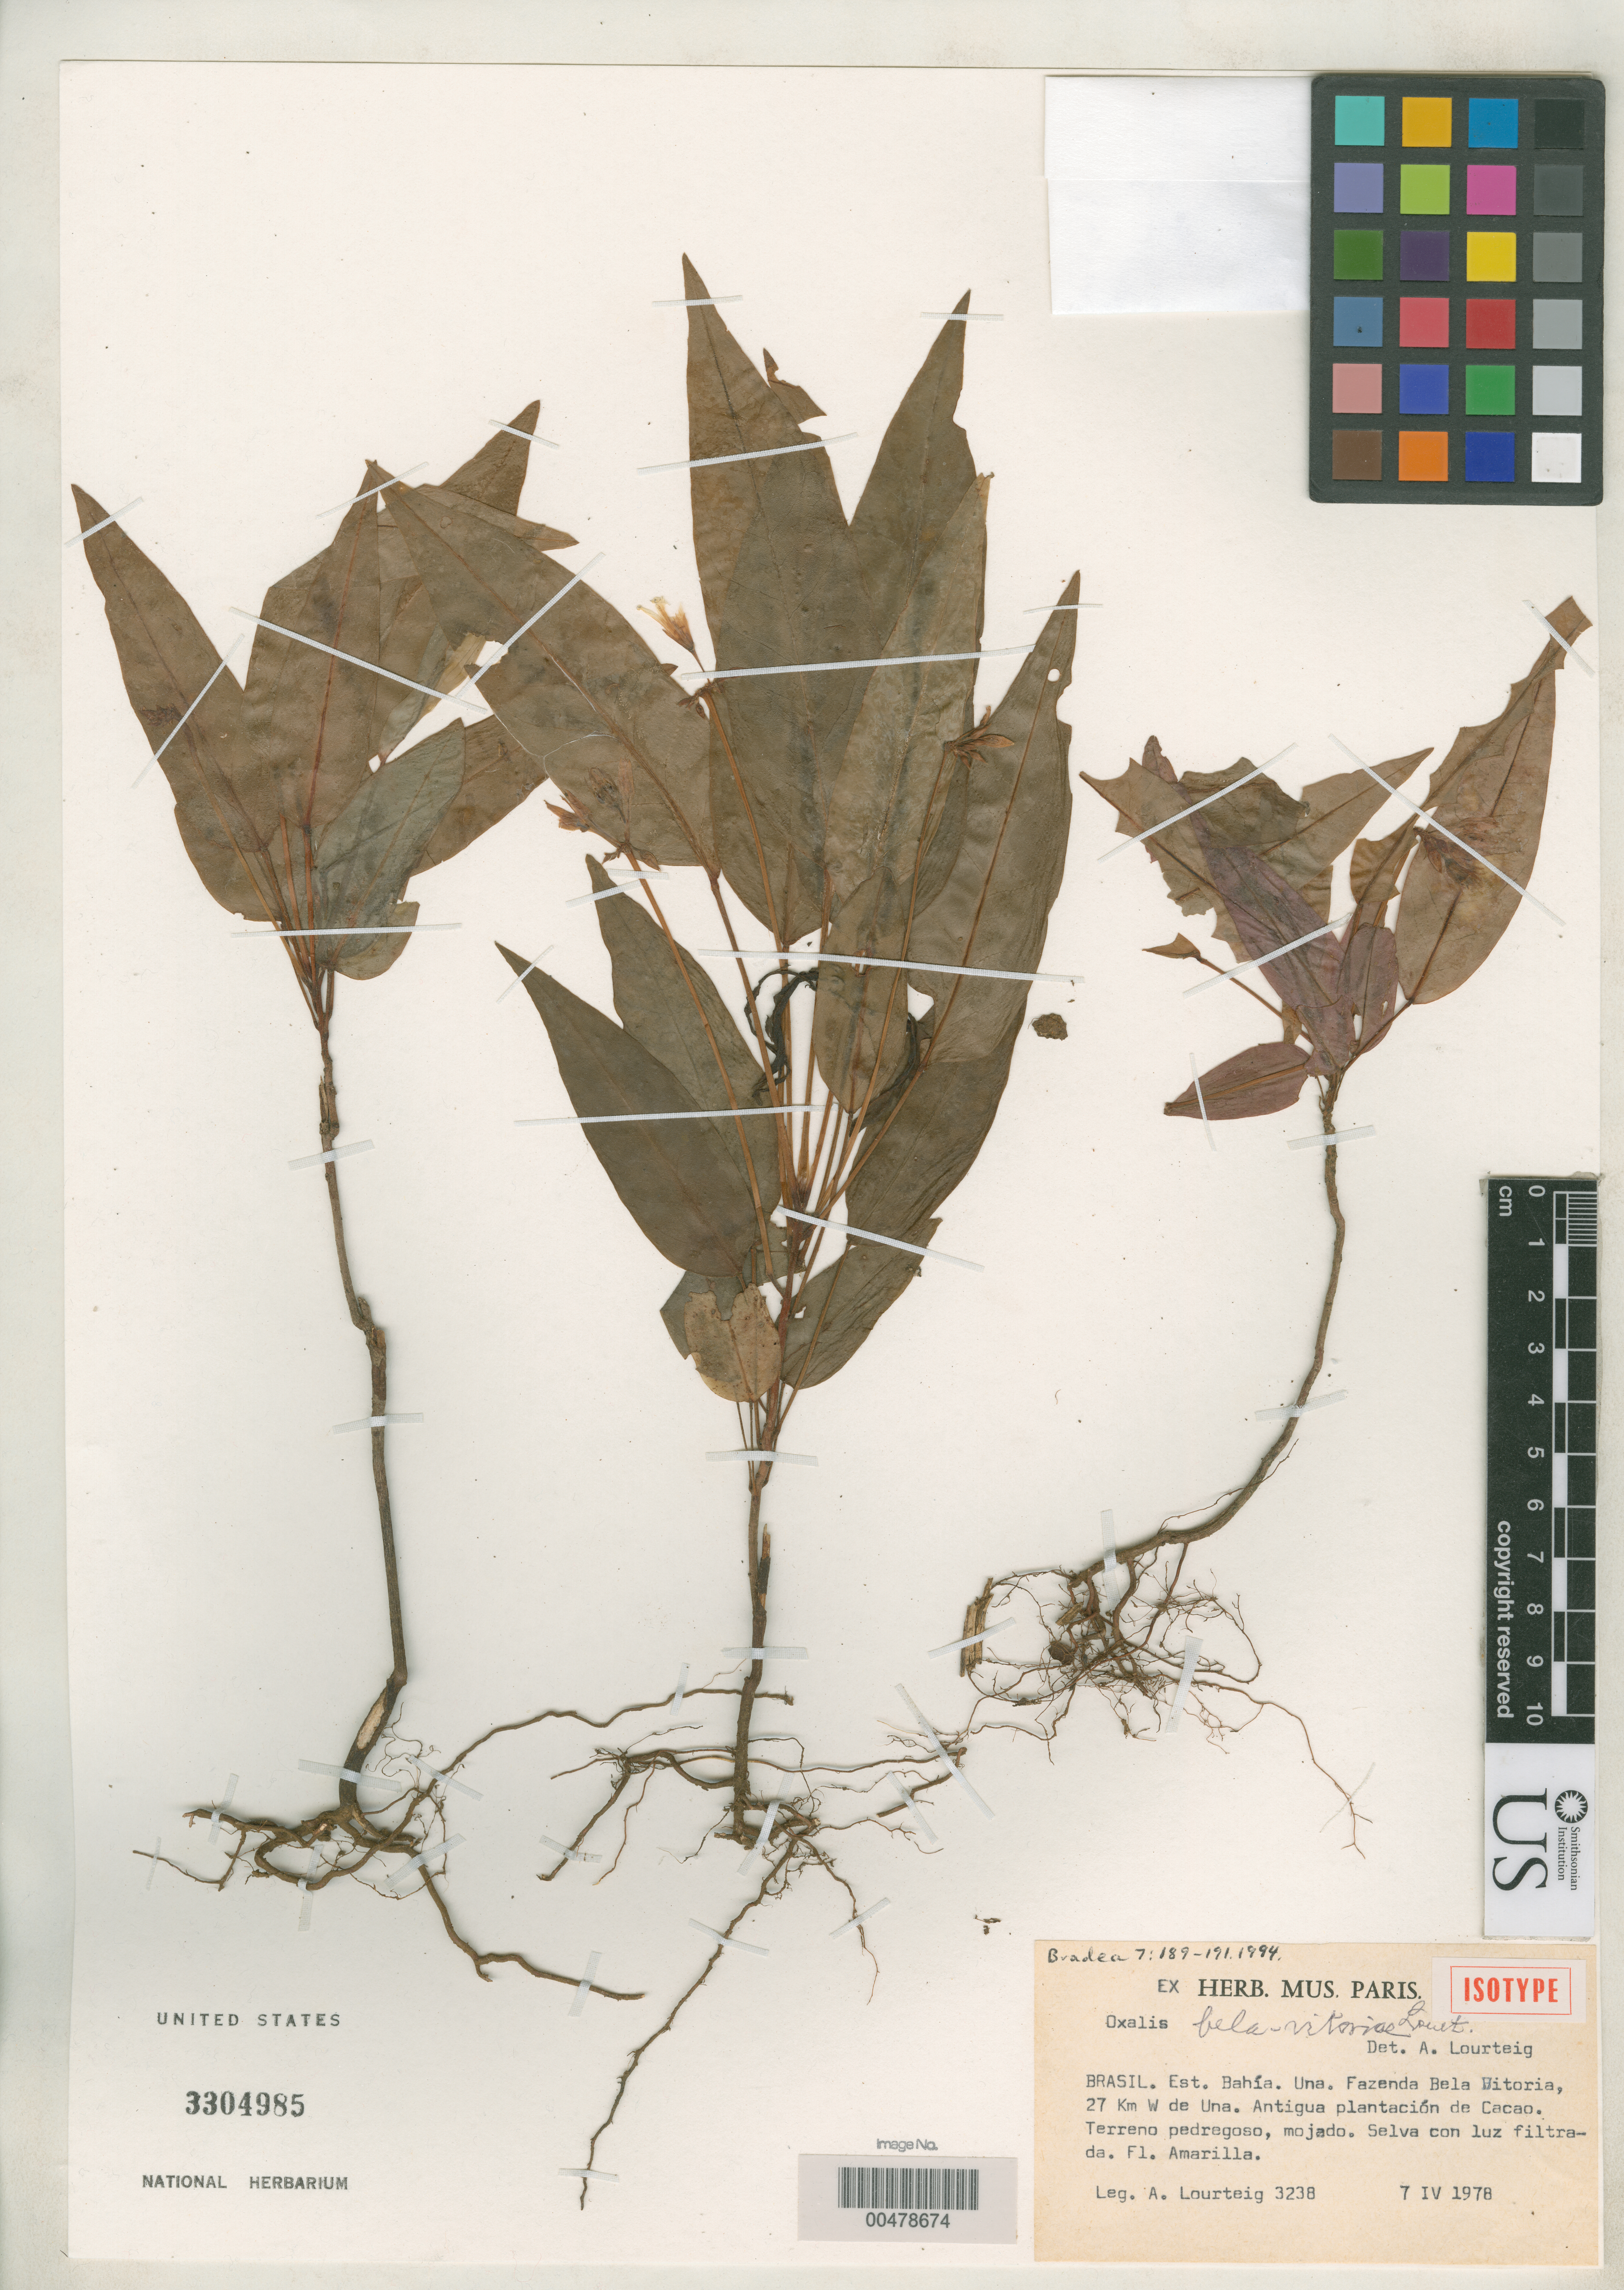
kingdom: Plantae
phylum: Tracheophyta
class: Magnoliopsida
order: Oxalidales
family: Oxalidaceae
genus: Oxalis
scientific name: Oxalis bela-vitoriae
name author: Lourteig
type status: Isotype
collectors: A. Lourteig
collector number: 3238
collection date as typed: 07 Apr 1978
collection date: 1978-04-07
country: Brazil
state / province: Bahia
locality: Una Fazenda Bela Vitoria, 27 Vitoria, km W de Una, Antigua Plantacionde Cacao.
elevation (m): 350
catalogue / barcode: US 3304985